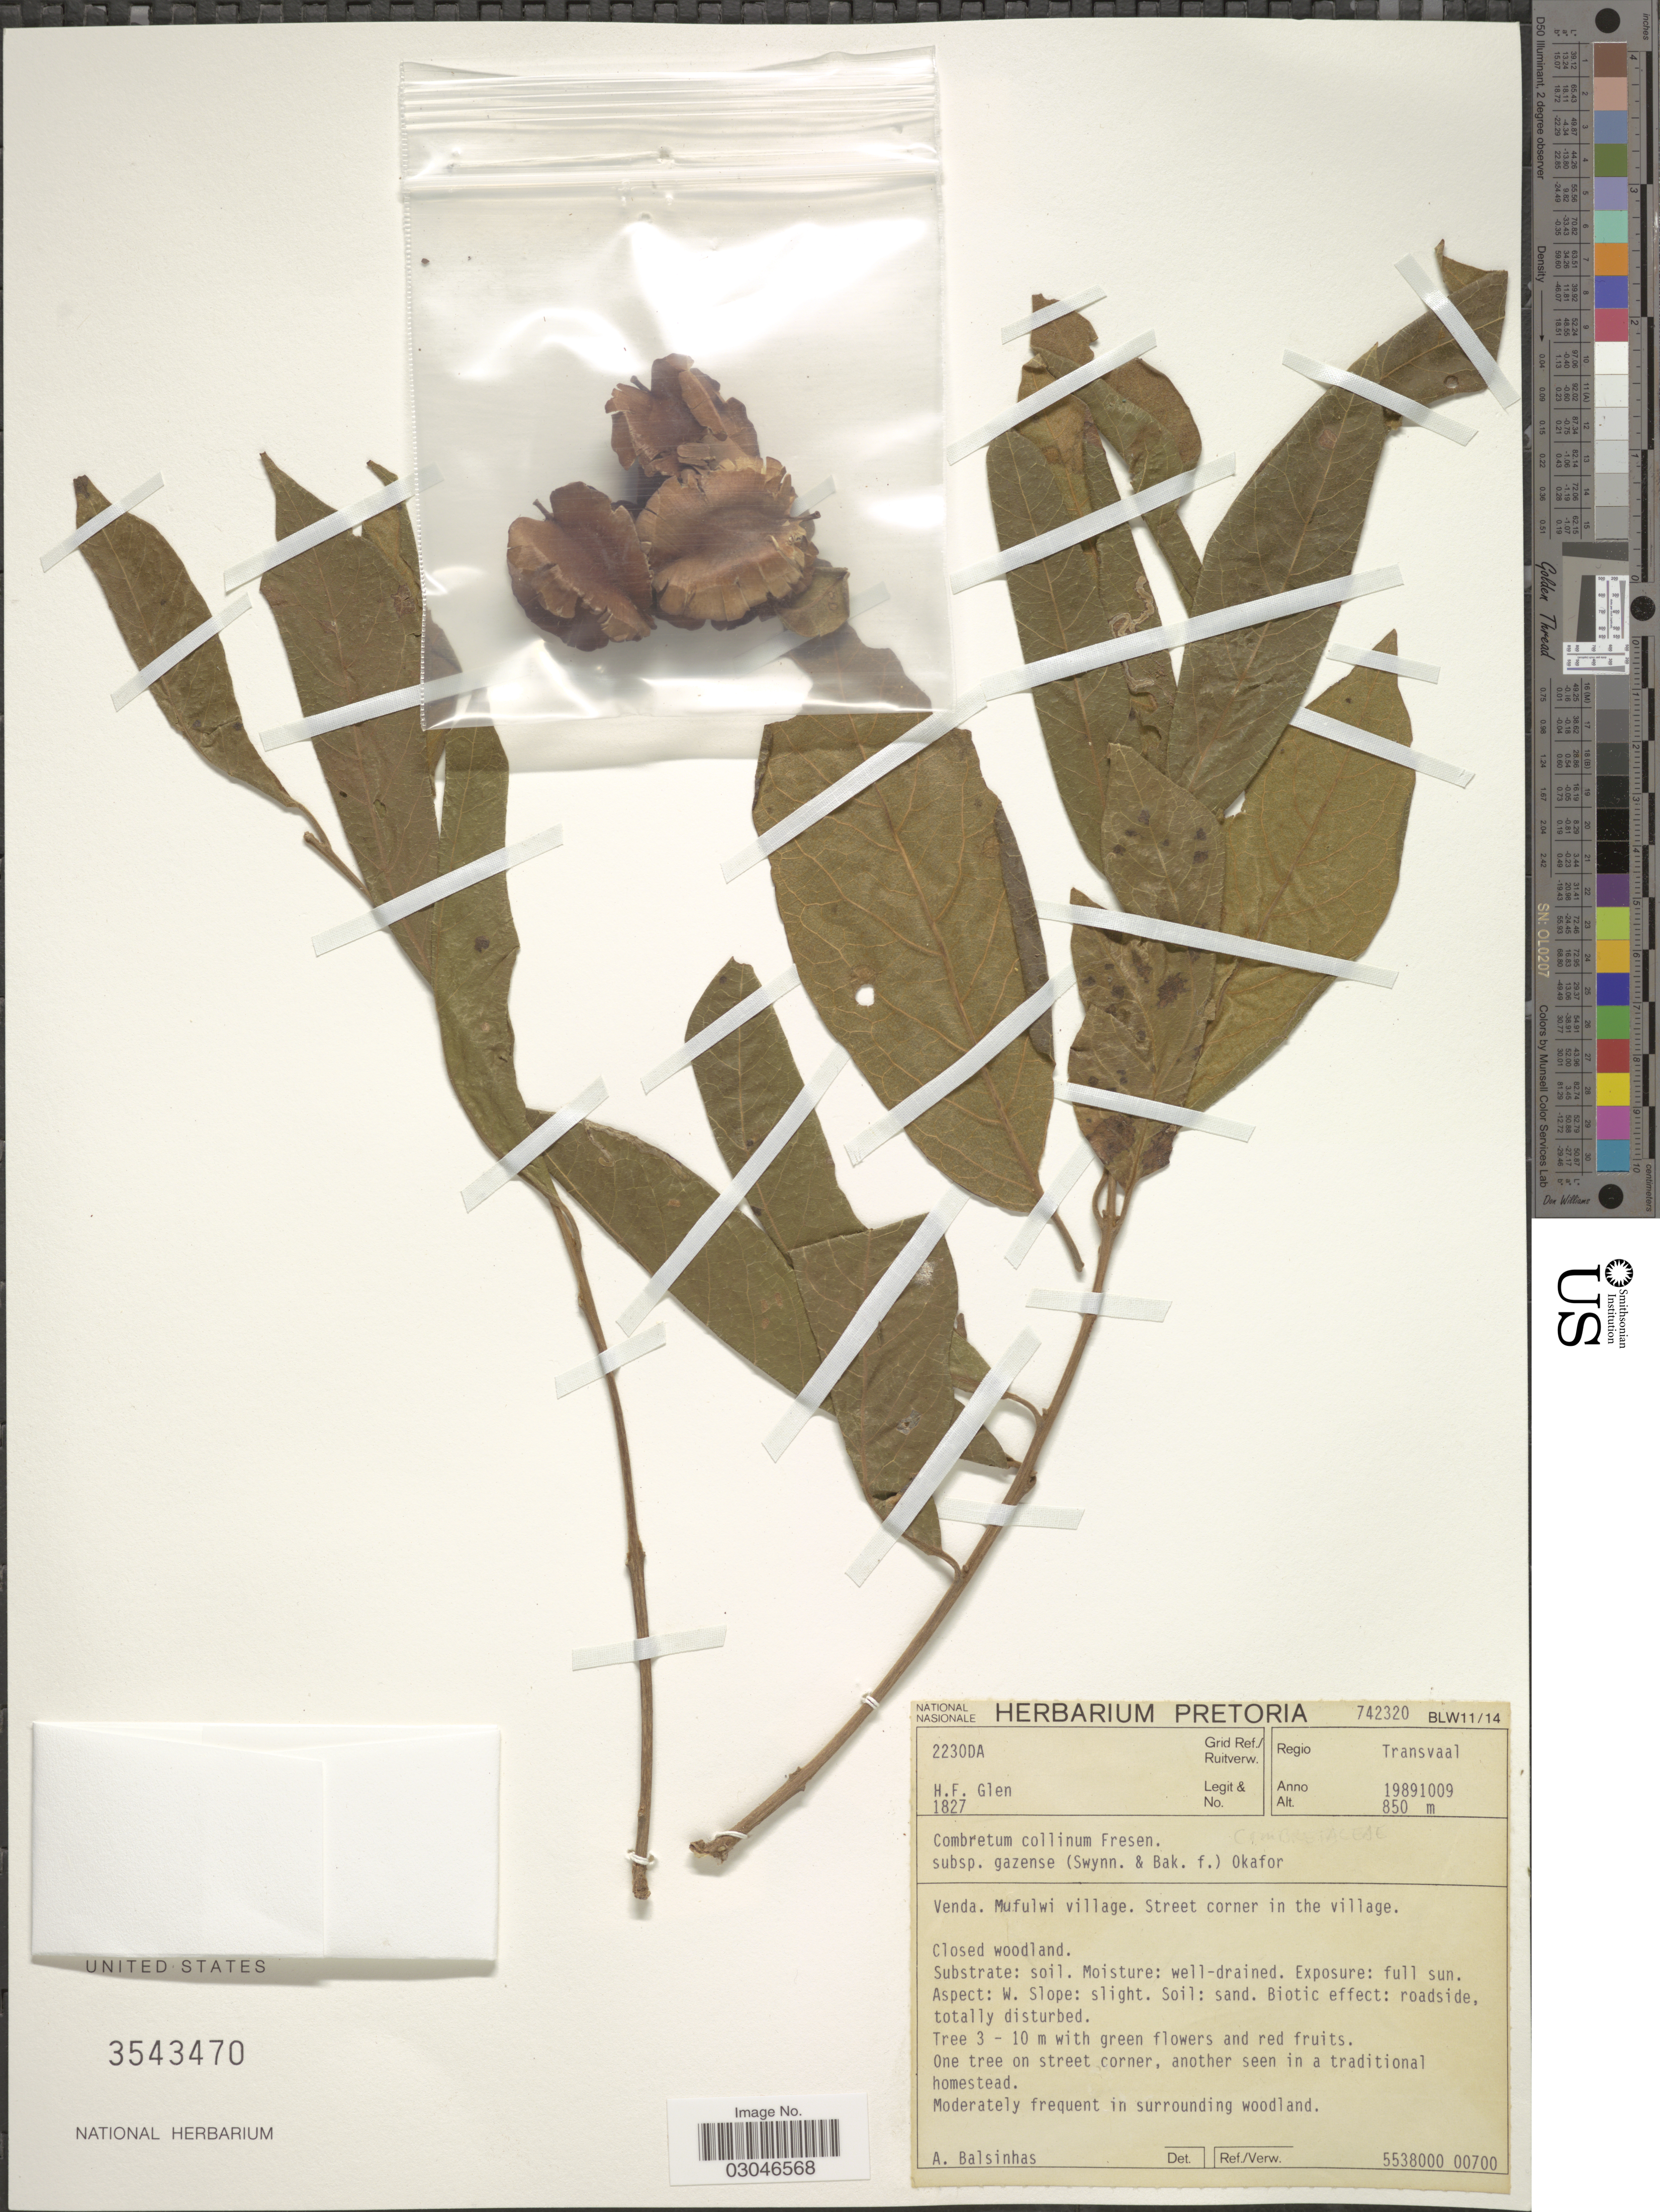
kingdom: Plantae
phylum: Tracheophyta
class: Magnoliopsida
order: Myrtales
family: Combretaceae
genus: Combretum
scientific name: Combretum collinum subsp. gazense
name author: Okafor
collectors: H. F. Glen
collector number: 1827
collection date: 1989-10-09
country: South Africa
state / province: Limpopo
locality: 2230DA Grid Ref./Ruitverw. Regio Transvaal. Venda. Mufulwi village. Street corner in the village.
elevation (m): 850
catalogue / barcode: US 3543470